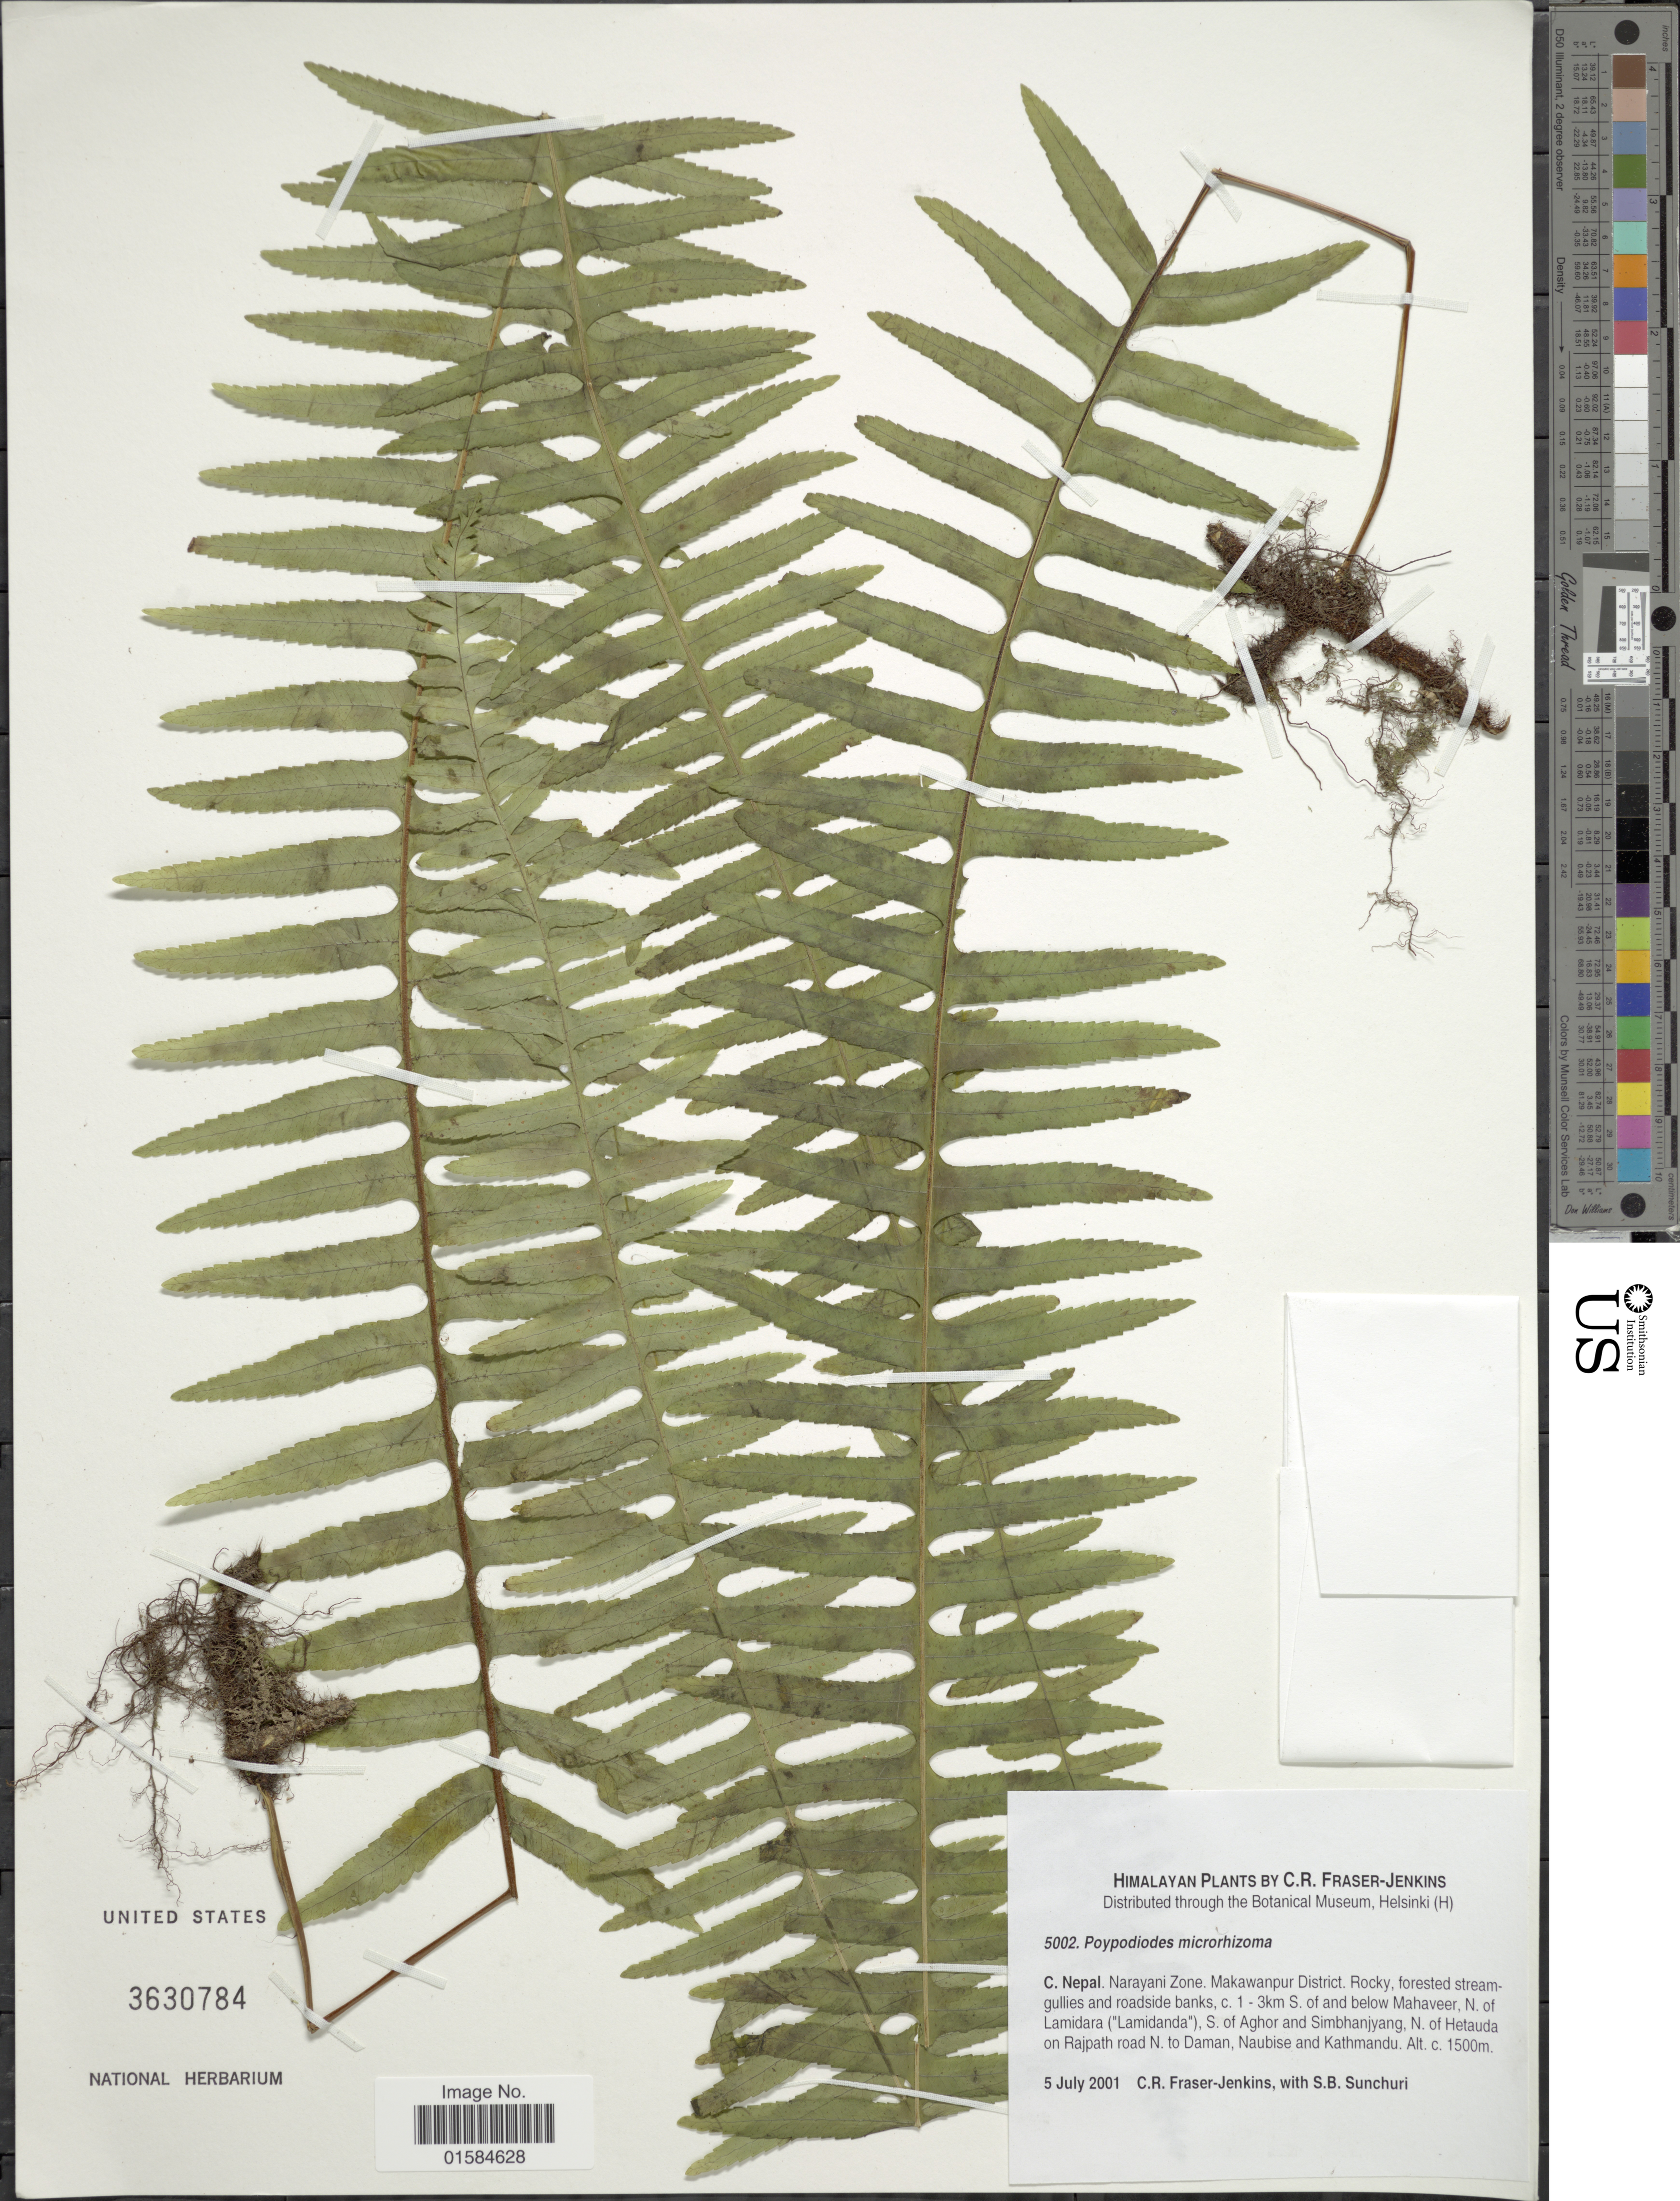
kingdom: Plantae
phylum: Tracheophyta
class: Polypodiopsida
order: Polypodiales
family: Polypodiaceae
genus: Goniophlebium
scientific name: Goniophlebium microrhizoma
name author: (C.B. Clarke) Bedd.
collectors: C. R. Fraser-Jenkins & S. Sunchuri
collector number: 5002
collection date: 2001-07-05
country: Nepal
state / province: Narayani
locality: Himalaya, C. Nepal, Narayani Zone, Makawanpur District, c. 1-3 km S. of and below Mahaveer, N of Lamidara (Lamidanda), S of Aghor and Simbhanjyang, N of Hetauda on Rajpath road N to Daman, Naubise and Kathmandu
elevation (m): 1500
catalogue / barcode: US 3630784